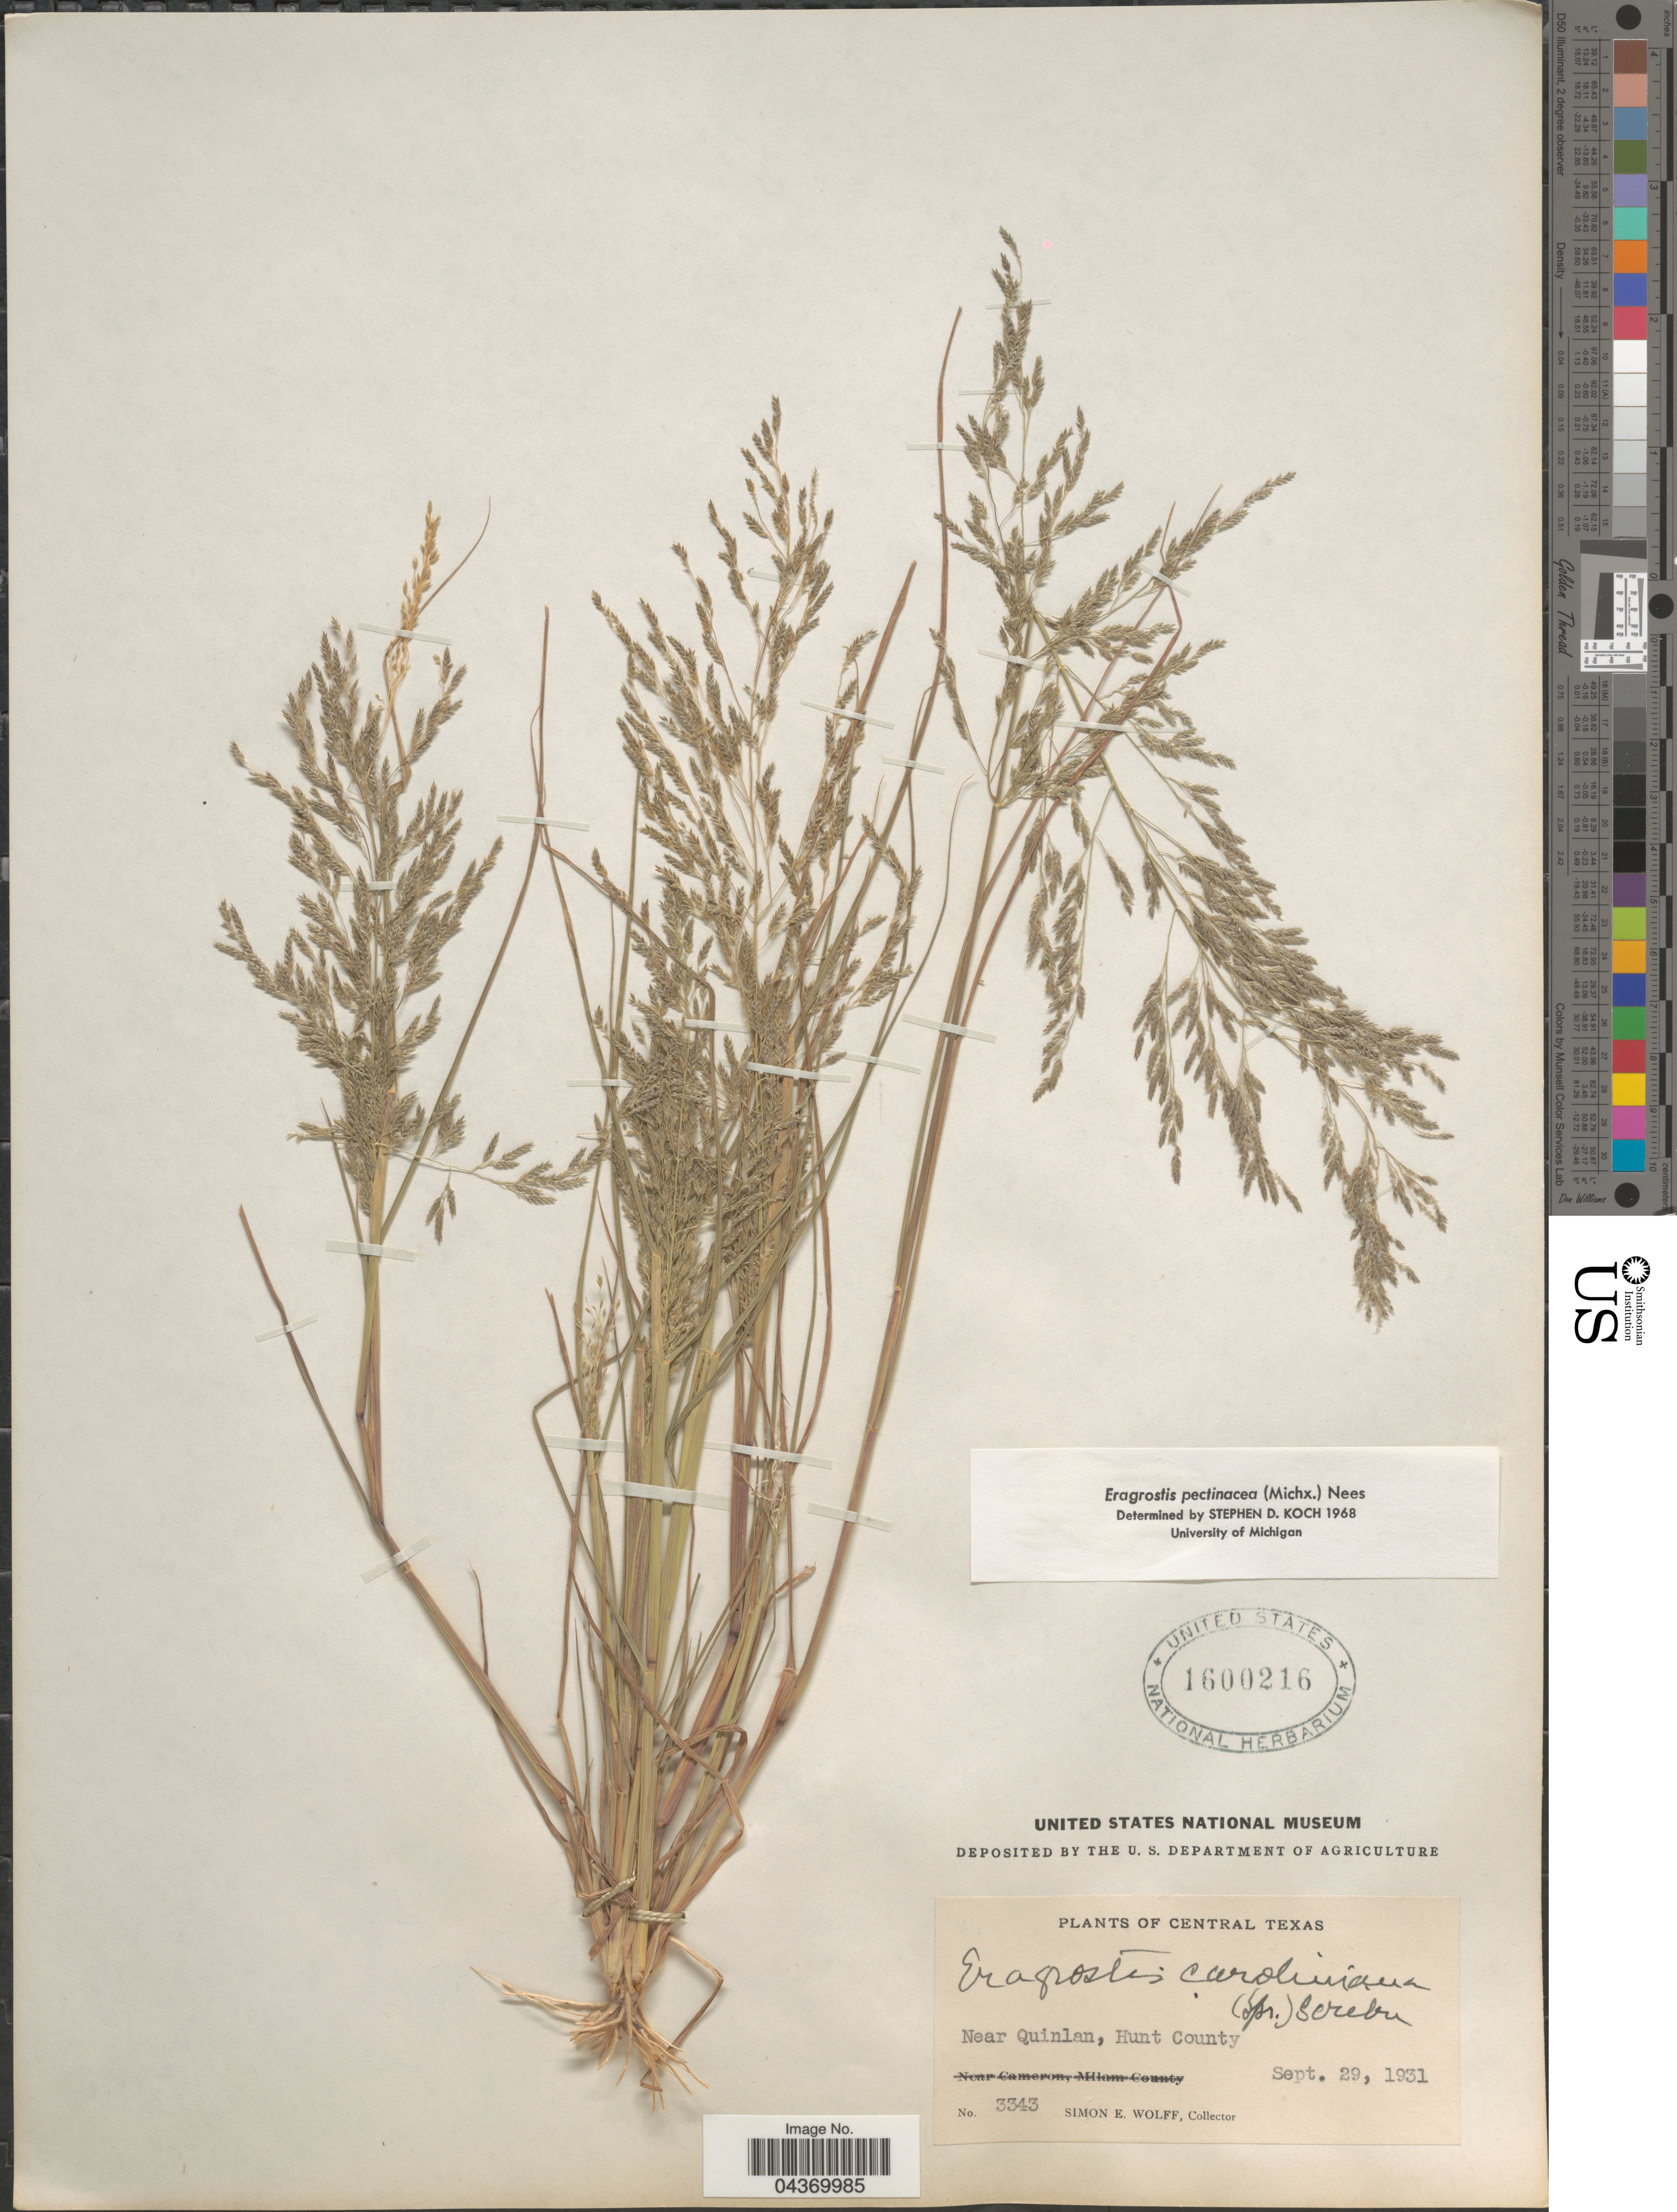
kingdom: Plantae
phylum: Tracheophyta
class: Liliopsida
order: Poales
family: Poaceae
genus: Eragrostis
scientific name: Eragrostis pectinacea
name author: (Michx.) Nees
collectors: S. E. Wolff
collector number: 3343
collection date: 1931-09-29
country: United States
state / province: Texas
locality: Central Texas. Near Quinlan, Hunt County.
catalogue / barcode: US 1600216